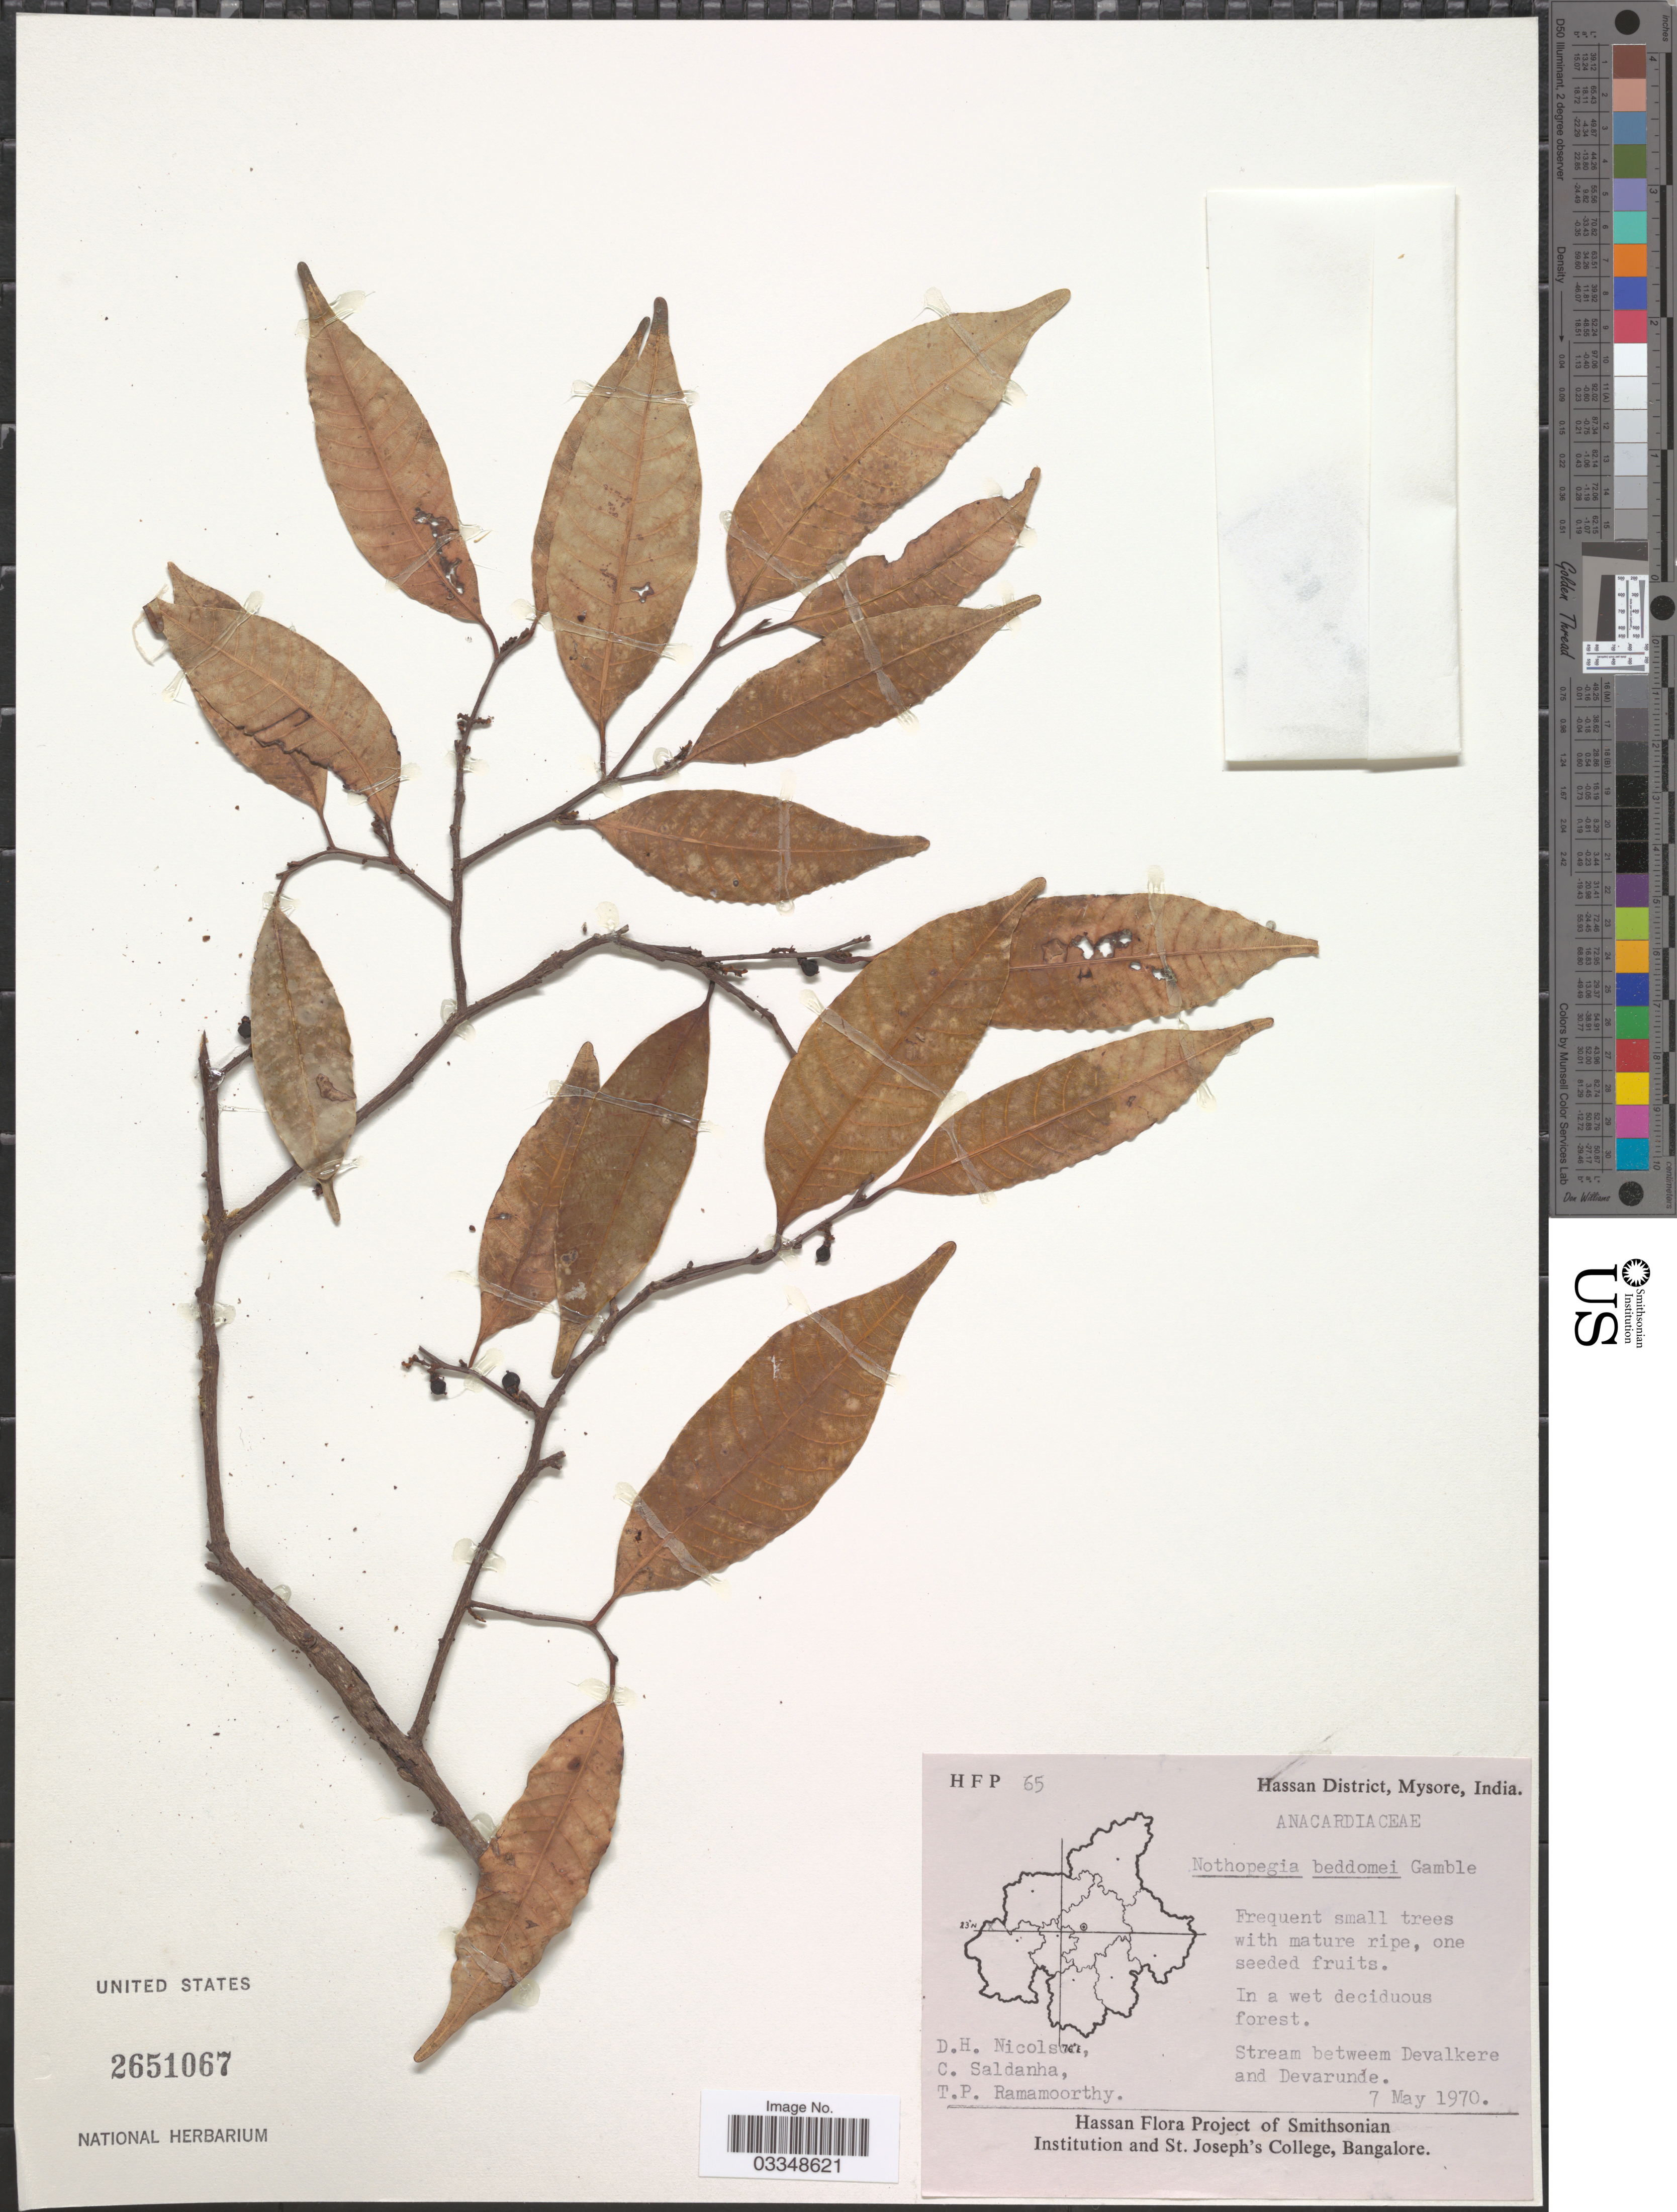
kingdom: Plantae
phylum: Tracheophyta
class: Magnoliopsida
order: Sapindales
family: Anacardiaceae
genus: Nothopegia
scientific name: Nothopegia beddomei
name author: Gamble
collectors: D. H. Nicolson, C. Saldanha & T. P. Ramamoorthy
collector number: HFP 65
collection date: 1970-05-07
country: India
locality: Hassan District, Mysore. Stream between Devalkere and Devarunde.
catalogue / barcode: US 2651067